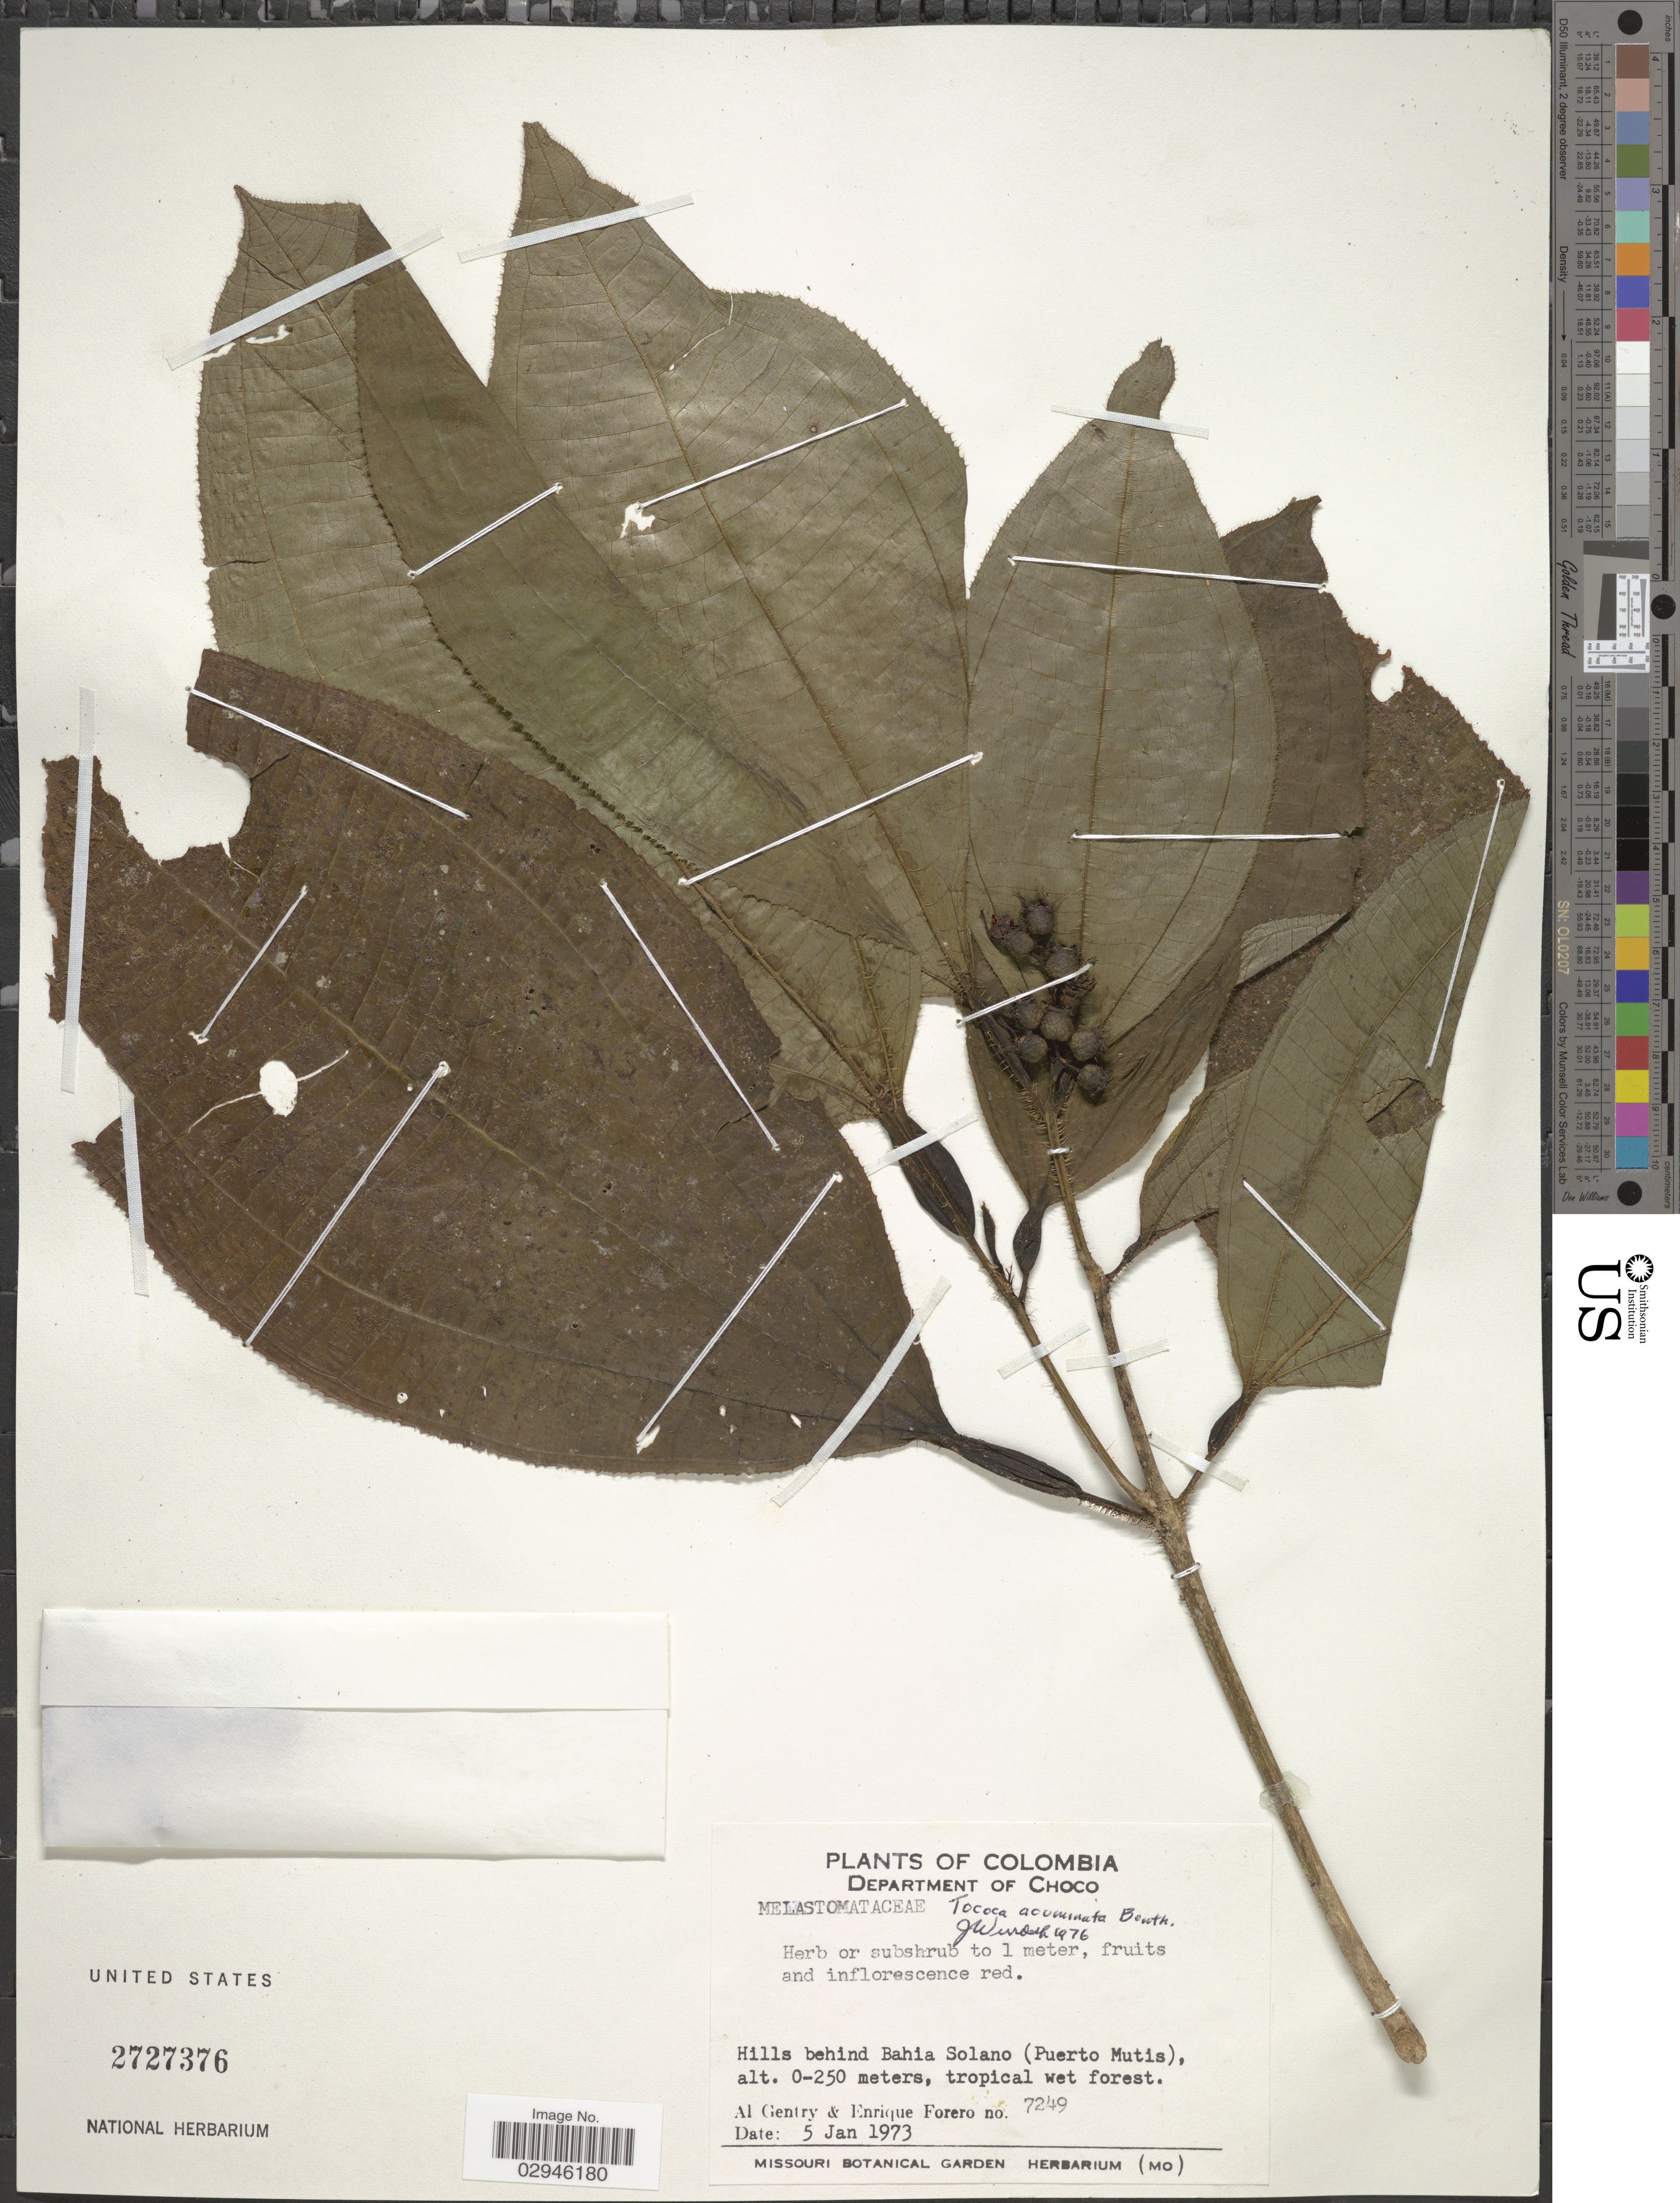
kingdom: Plantae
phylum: Tracheophyta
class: Magnoliopsida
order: Myrtales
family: Melastomataceae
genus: Tococa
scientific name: Tococa acuminata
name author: Benth.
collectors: A. H. Gentry & E. Forero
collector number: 7249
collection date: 1973-01-05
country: Colombia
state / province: Chocó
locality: Department of Choco. Hills behind Bahia Solano (Puerto Mutis).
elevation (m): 0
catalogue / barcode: US 2727376